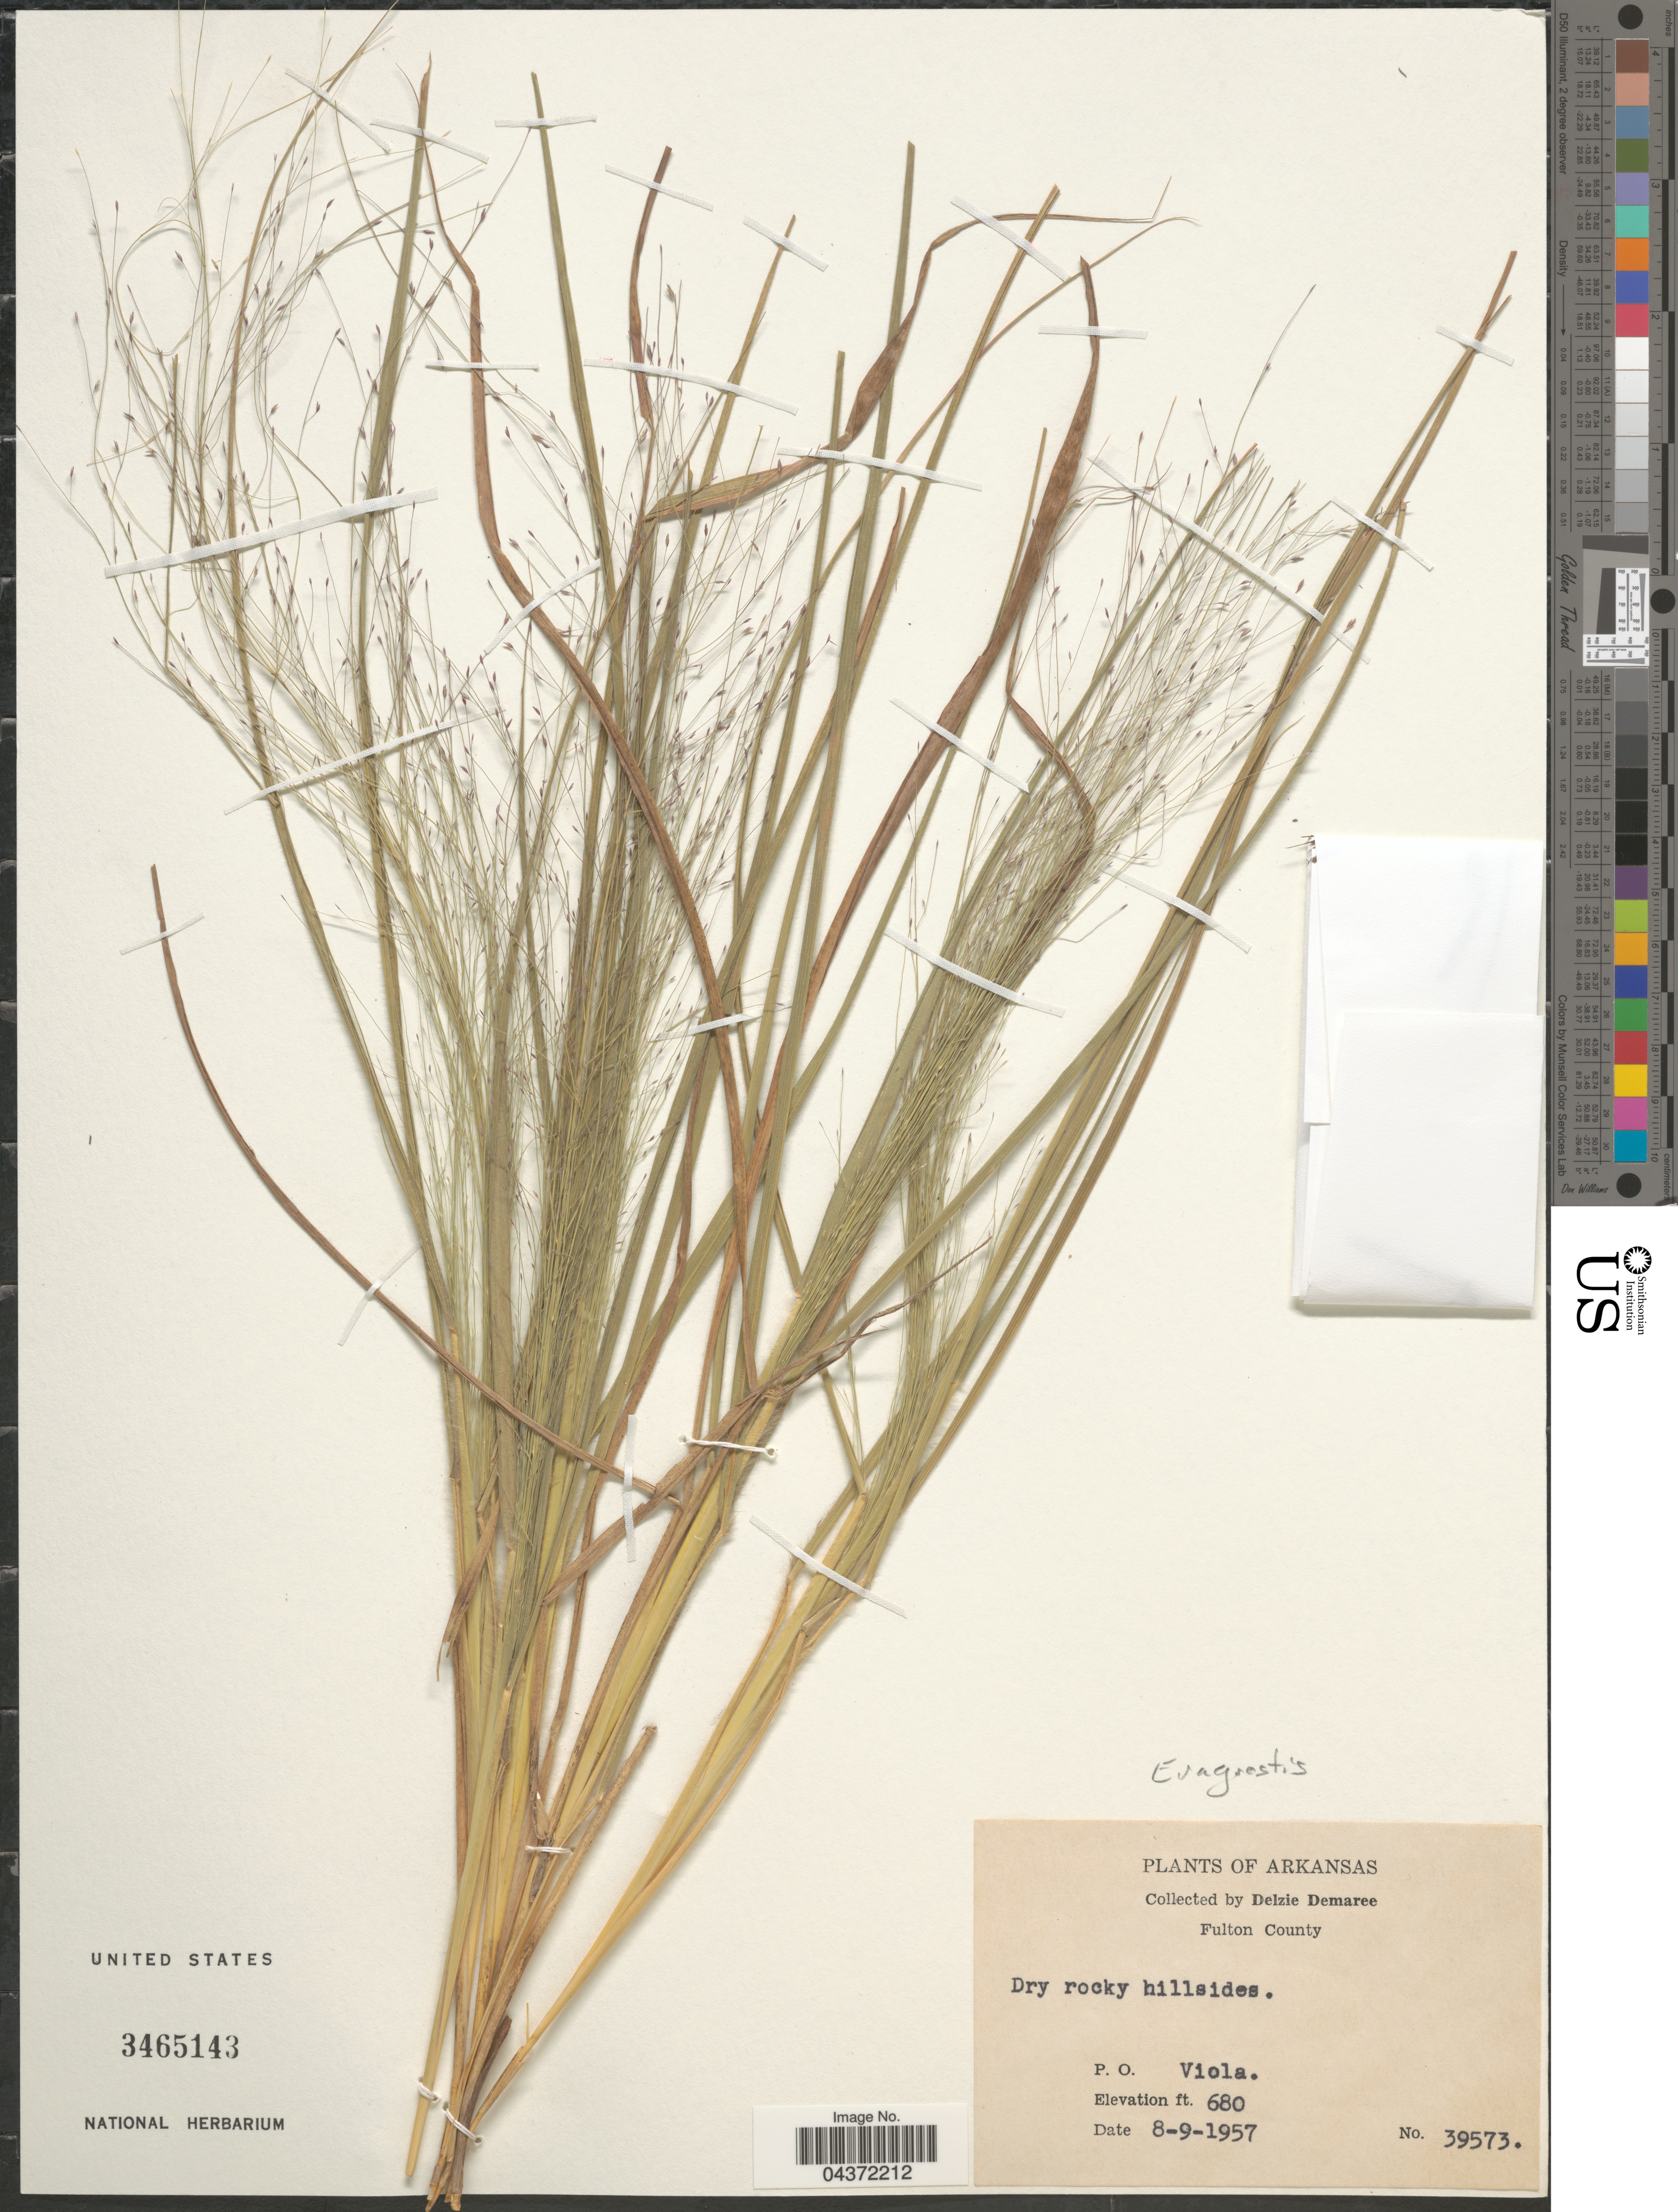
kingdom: Plantae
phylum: Tracheophyta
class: Liliopsida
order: Poales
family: Poaceae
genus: Eragrostis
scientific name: Eragrostis sp.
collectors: D. Demaree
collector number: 39573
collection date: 1957-08-09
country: United States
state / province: Arkansas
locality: Fulton County. P.O. Viola.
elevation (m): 207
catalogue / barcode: US 3465143